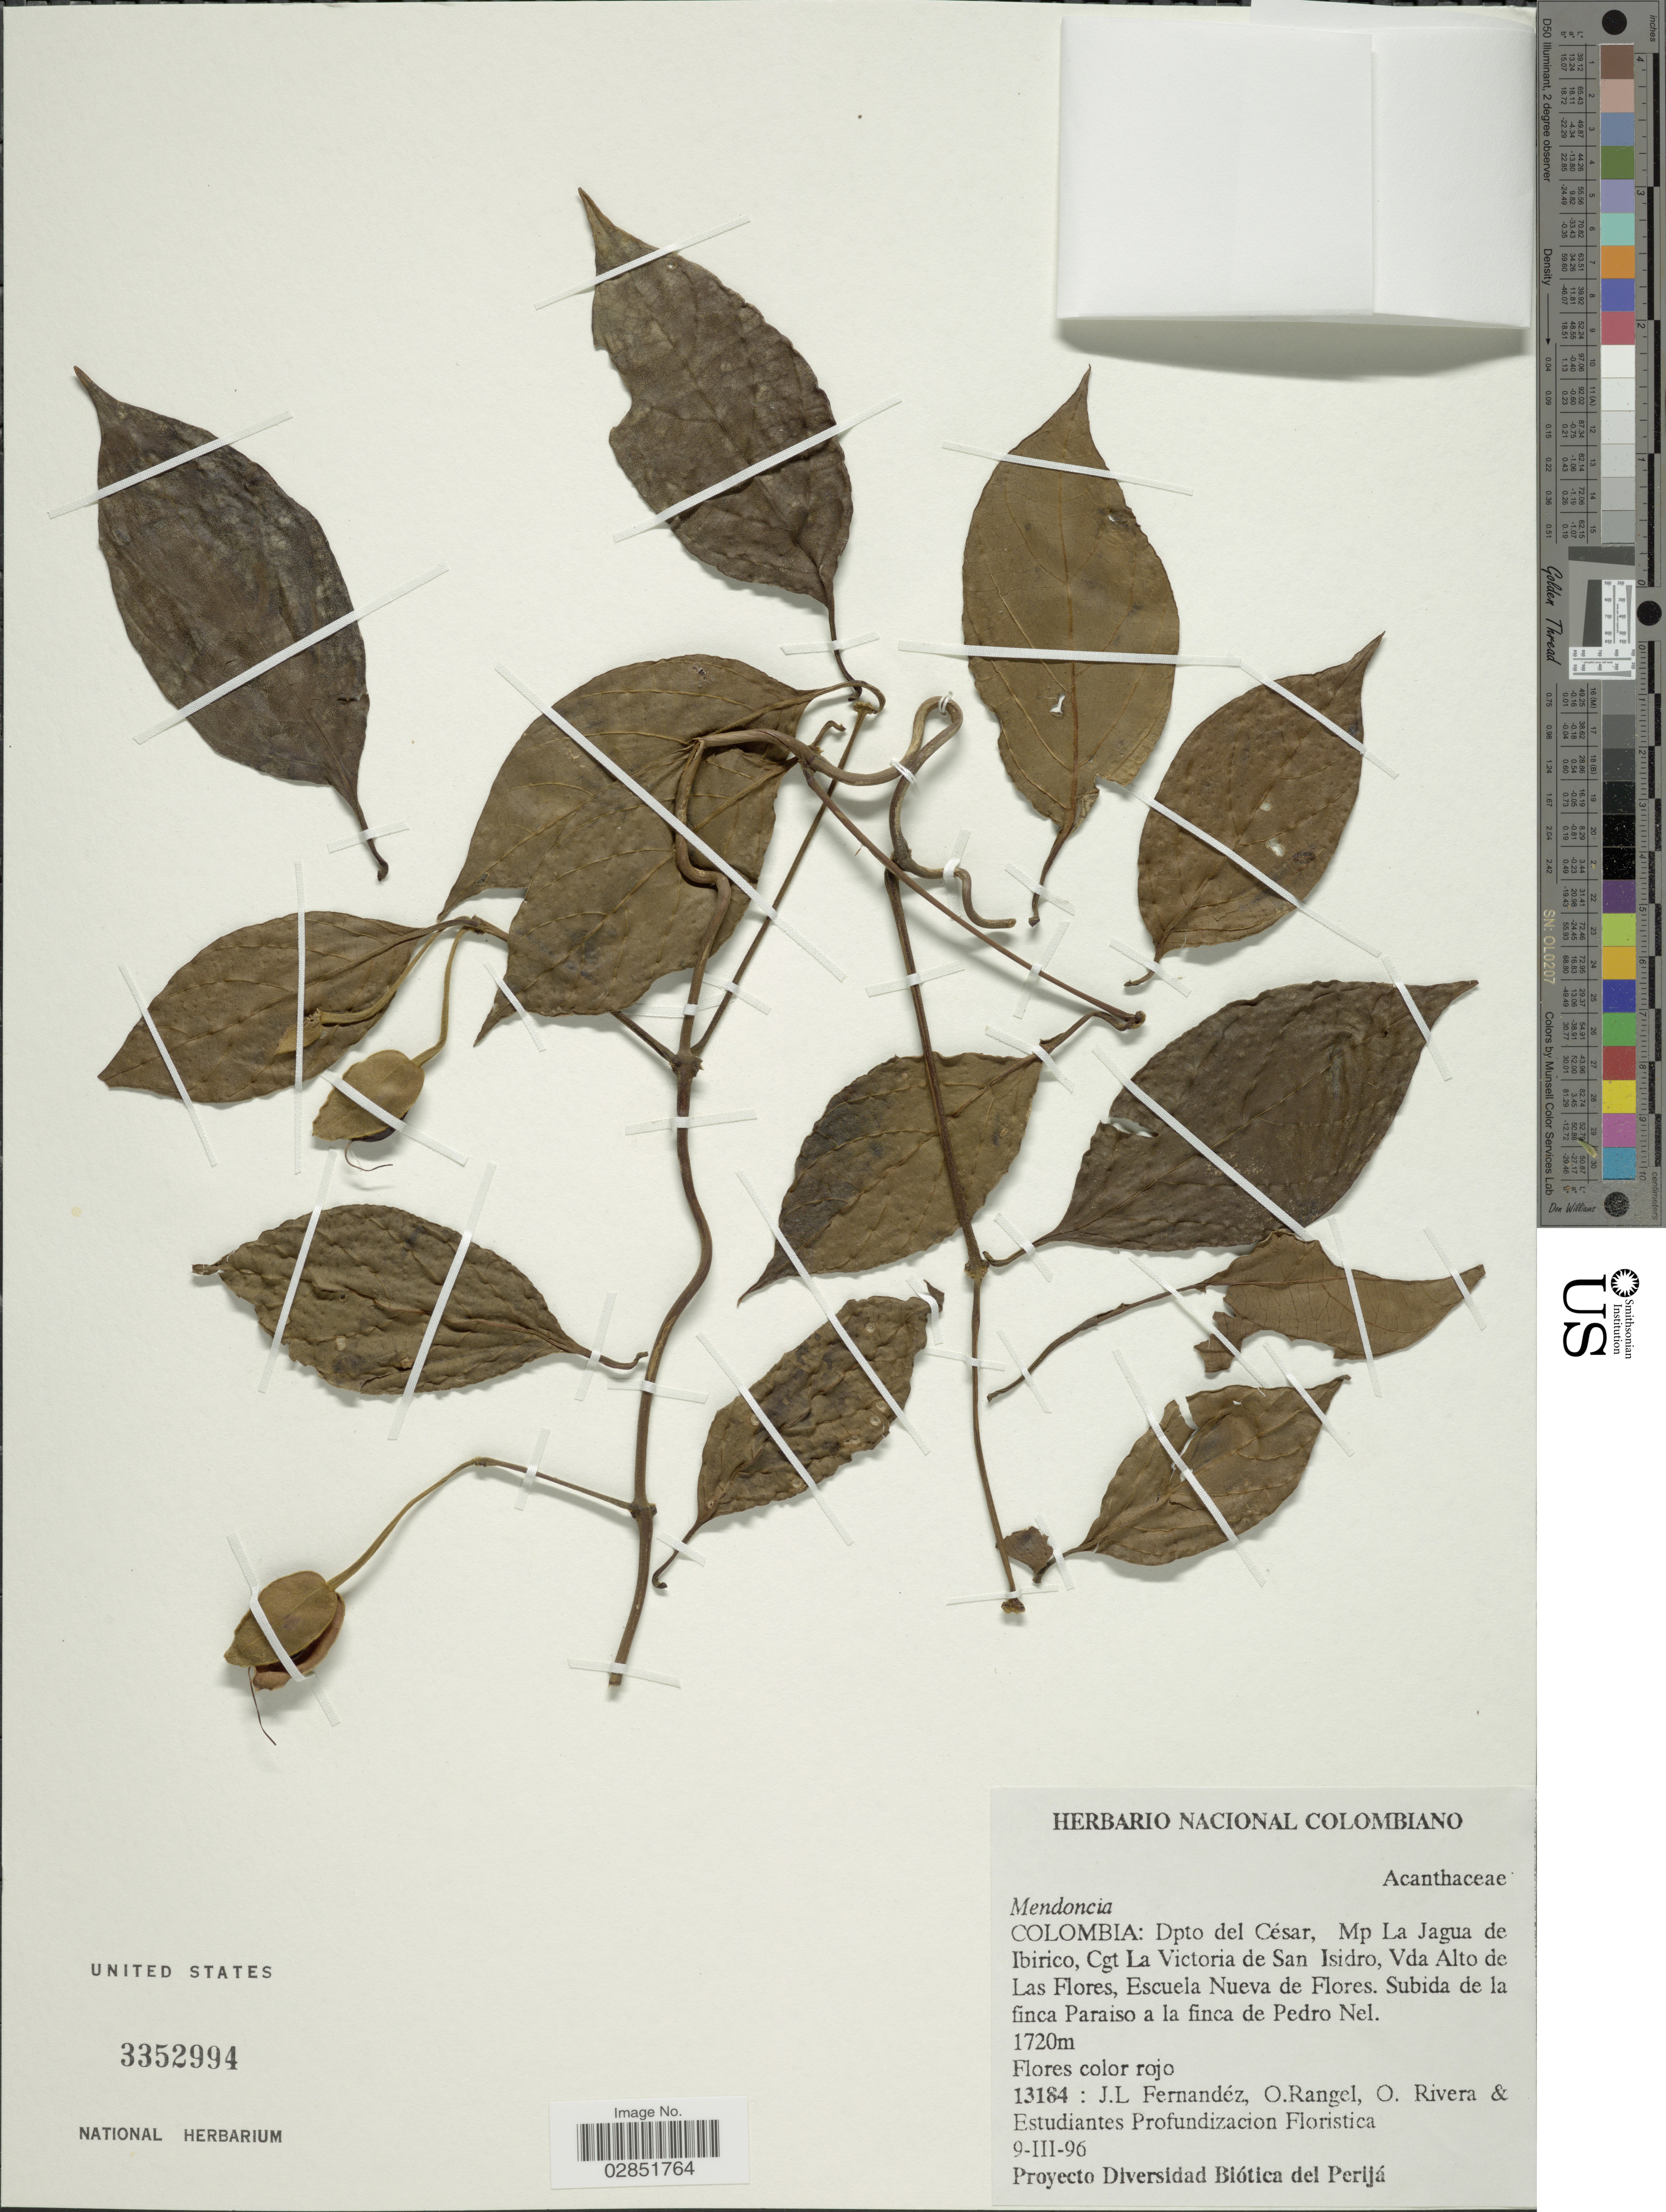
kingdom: Plantae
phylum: Tracheophyta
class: Magnoliopsida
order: Lamiales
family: Acanthaceae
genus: Mendoncia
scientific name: Mendoncia sp.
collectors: J. Fernandez, O. Rangel, O. Rivera & Estudiantes Profundizacion Floristica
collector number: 13184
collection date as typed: Transcribed d/m/y: 9/3/96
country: Colombia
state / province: Cesar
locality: Dpto del César, Mp La Jagua de Ibirico, Cgt La Victoria de San Isidro, Vda Alto de Las Flores, Escuela Nueva de Flores. Subida de la finca Paraiso a la finca de Pedro Nel.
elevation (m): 1720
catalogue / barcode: US 3352994